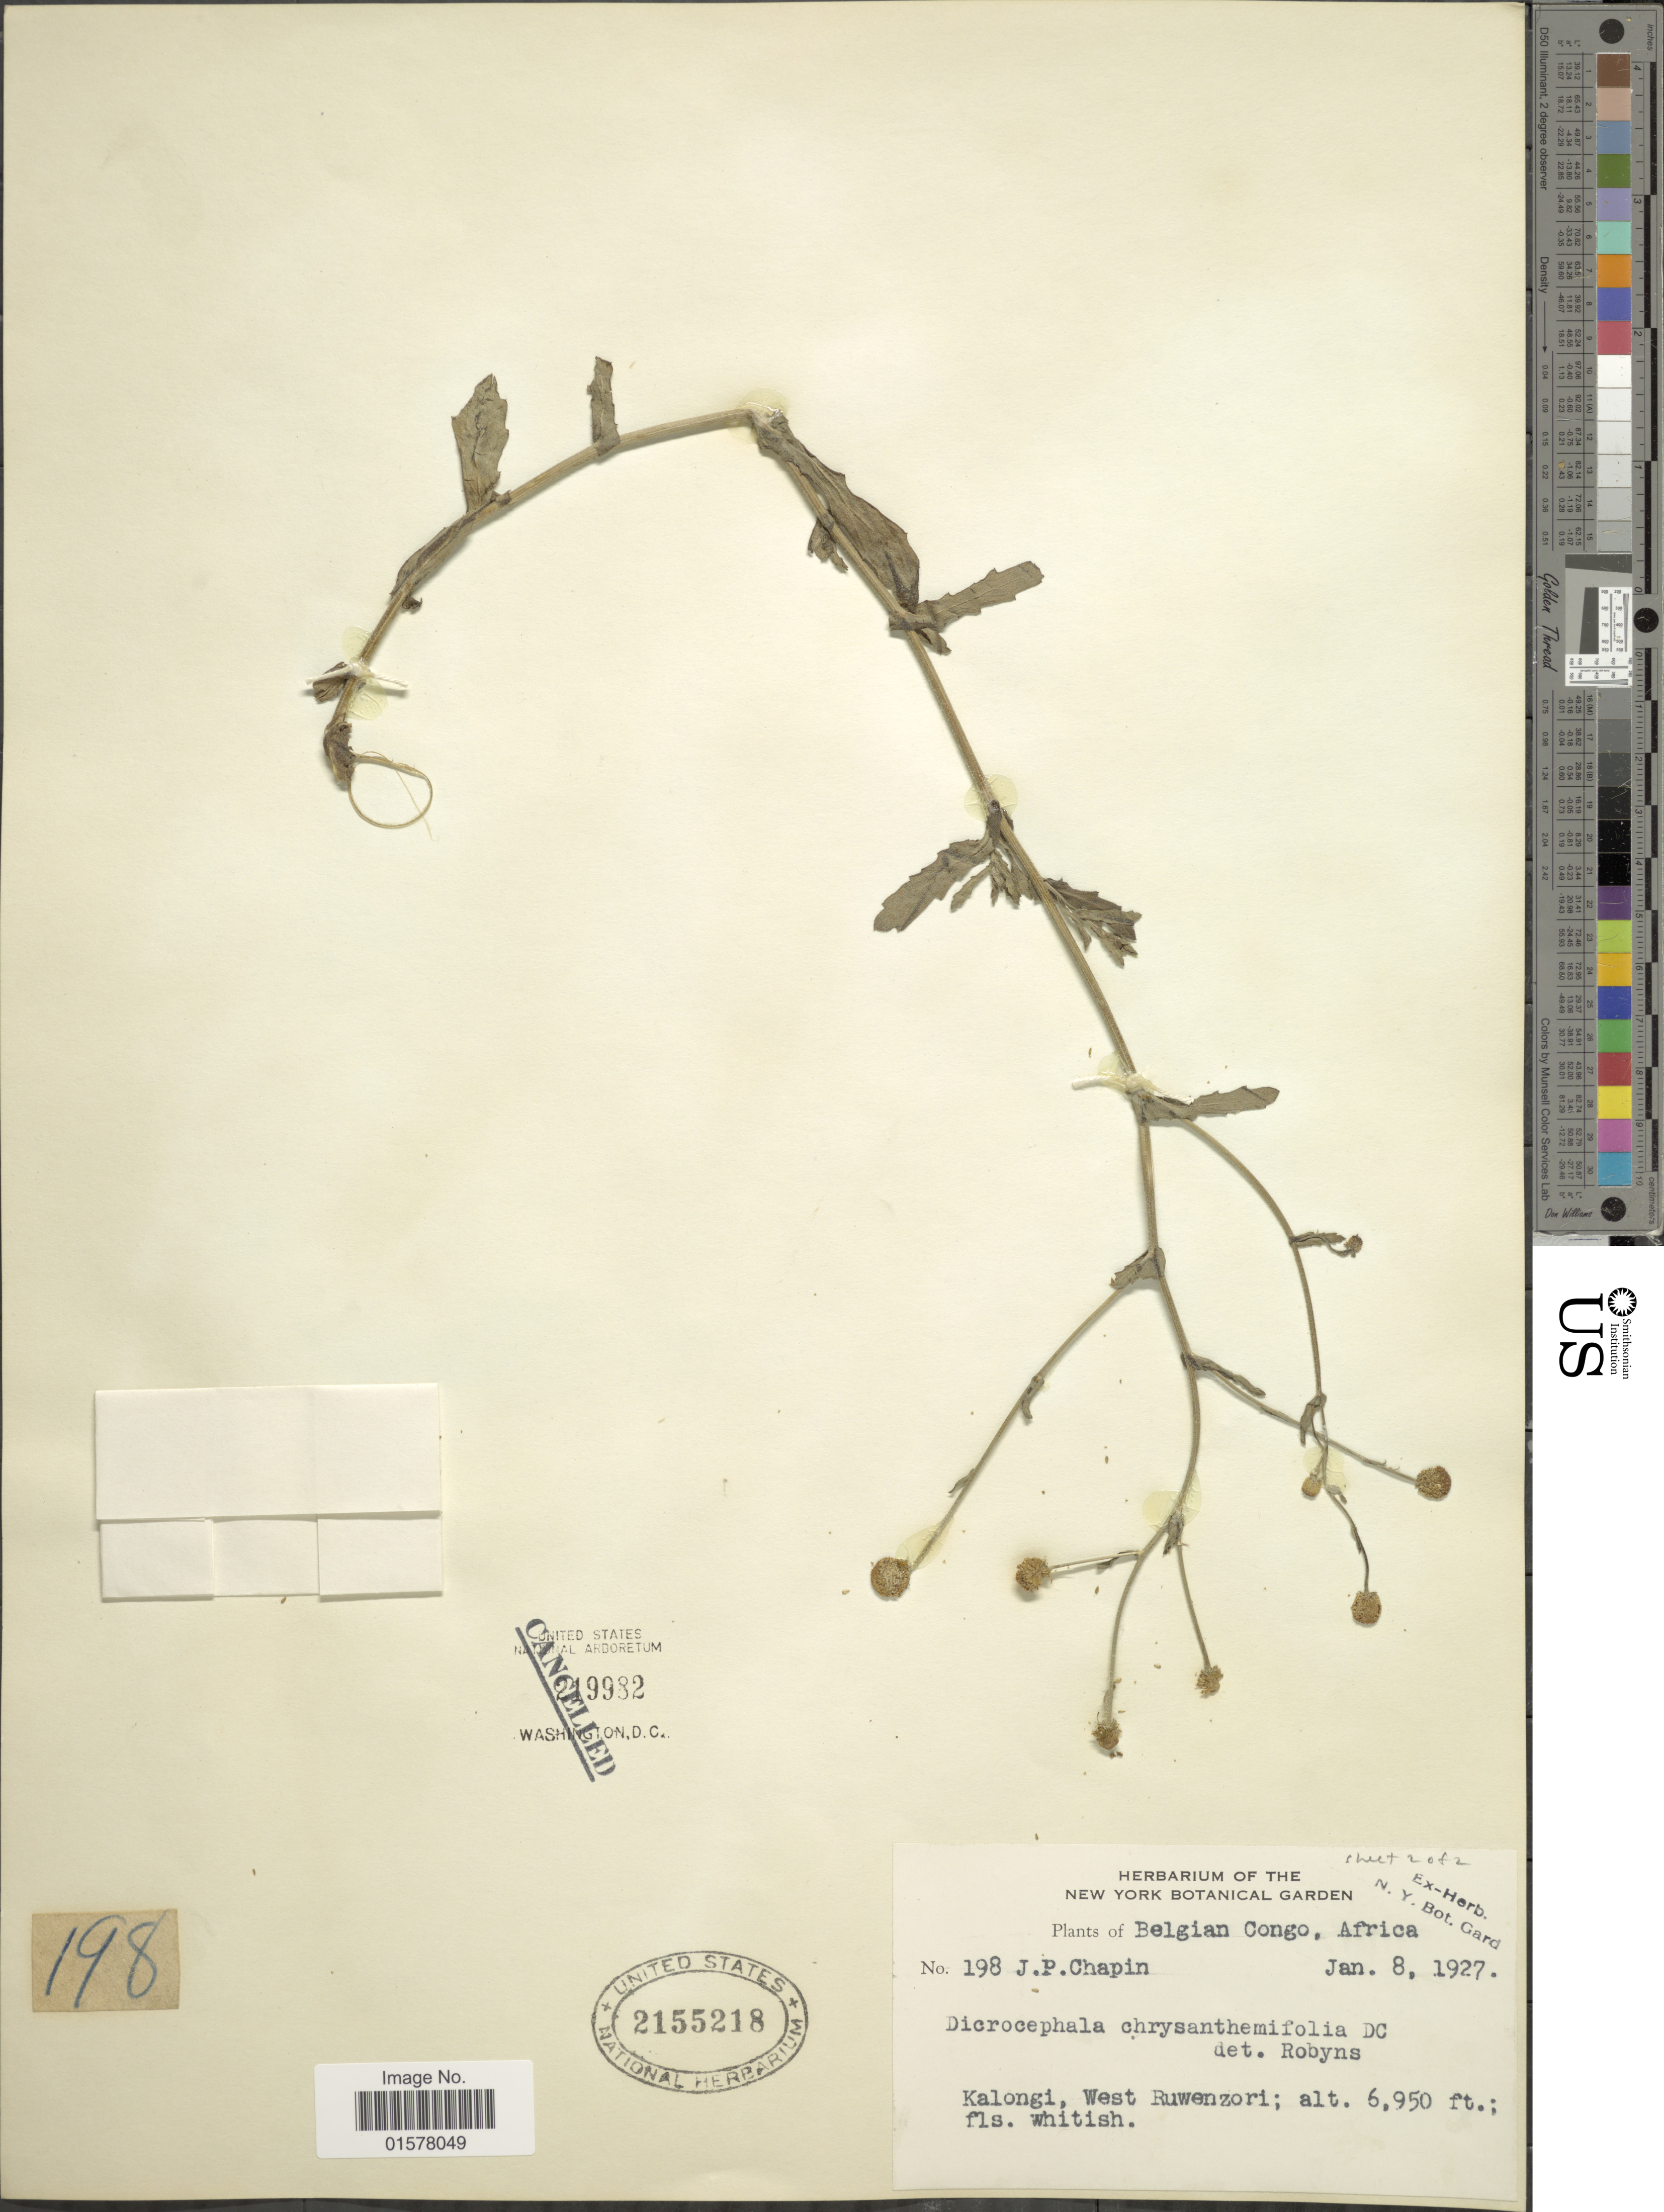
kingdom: Plantae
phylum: Tracheophyta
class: Magnoliopsida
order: Asterales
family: Asteraceae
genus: Dichrocephala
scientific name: Dichrocephala chrysanthemifolia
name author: (Blume) DC.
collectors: J. Chapin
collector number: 198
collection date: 1927-01-08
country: Congo, Democratic Republic of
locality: Belgian Congo, Africa, Kalongi, West Ruwenzori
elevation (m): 2118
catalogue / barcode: US 2155218